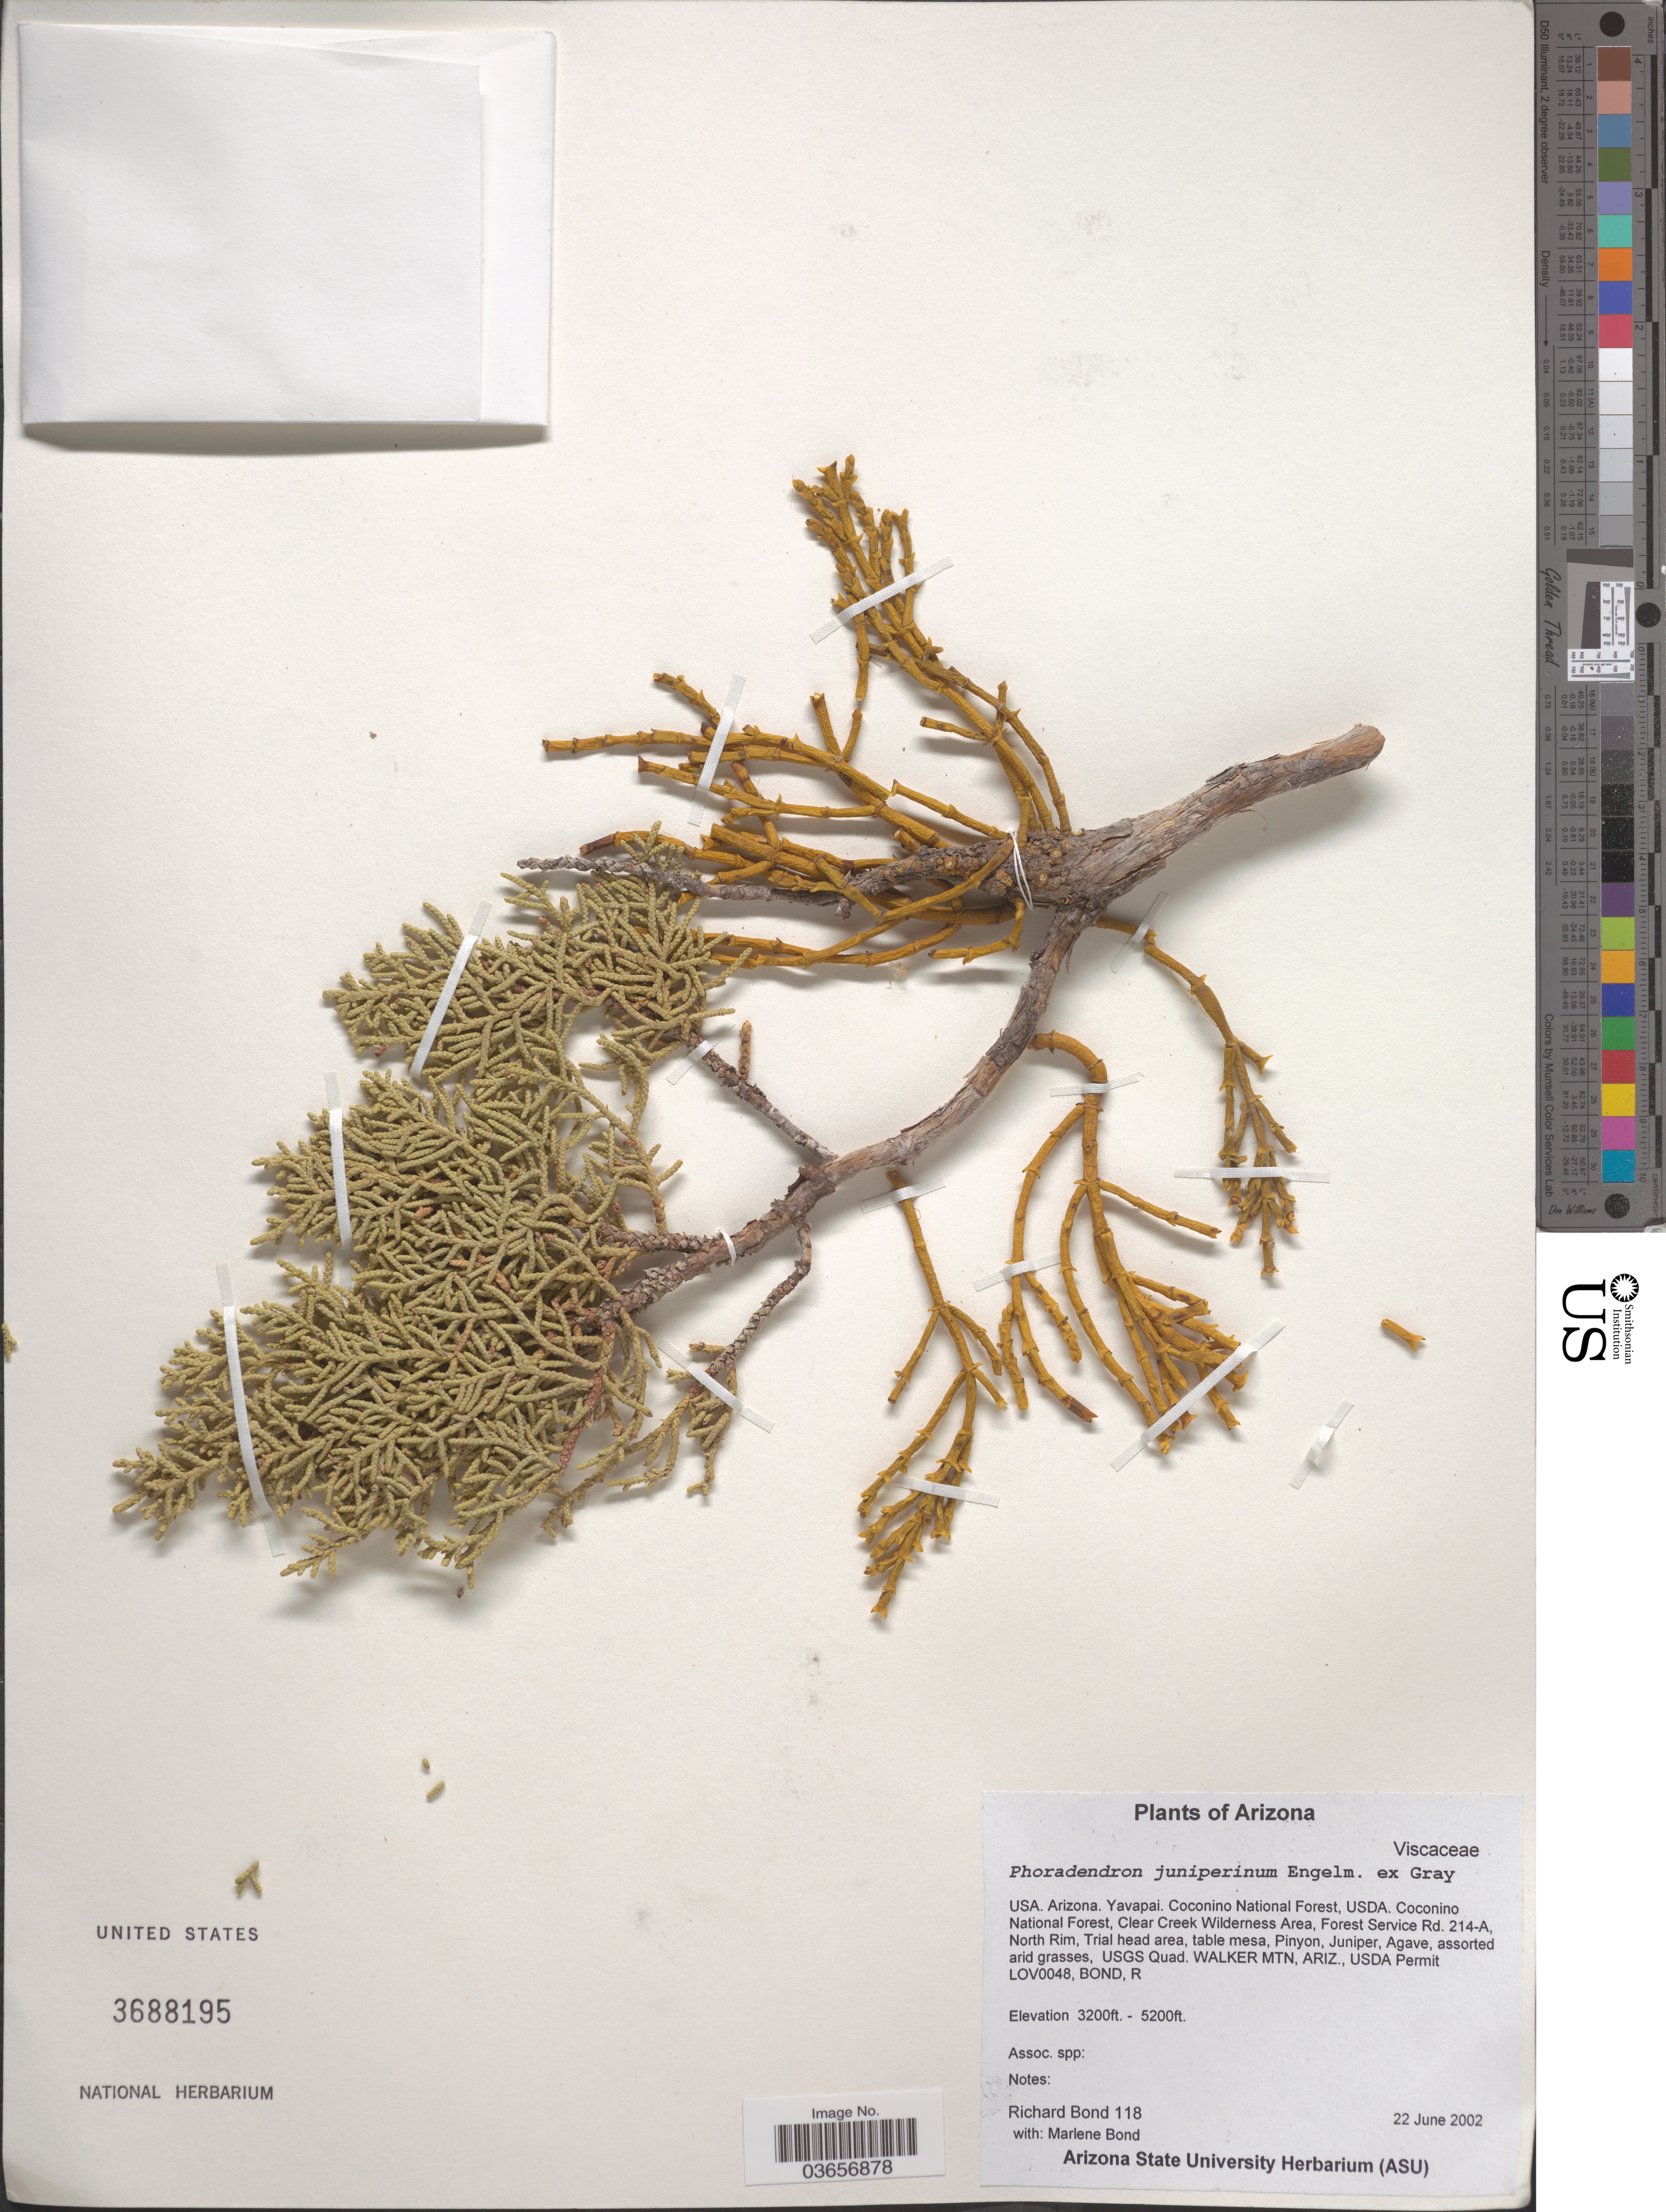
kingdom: Plantae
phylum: Tracheophyta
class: Magnoliopsida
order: Santalales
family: Viscaceae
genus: Phoradendron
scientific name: Phoradendron juniperinum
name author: Engelm. ex A. Gray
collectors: R. Bond & M. Bond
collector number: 118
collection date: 2002-06-22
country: United States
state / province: Arizona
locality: Yavapai. Coconino National Forest, Clear Creek Wilderness Area, Forest Service Rd. 214-A, North Rim, trail head area, table mesa, USGS Quad. Walker Mtn, Ariz.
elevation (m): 975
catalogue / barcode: US 3688195